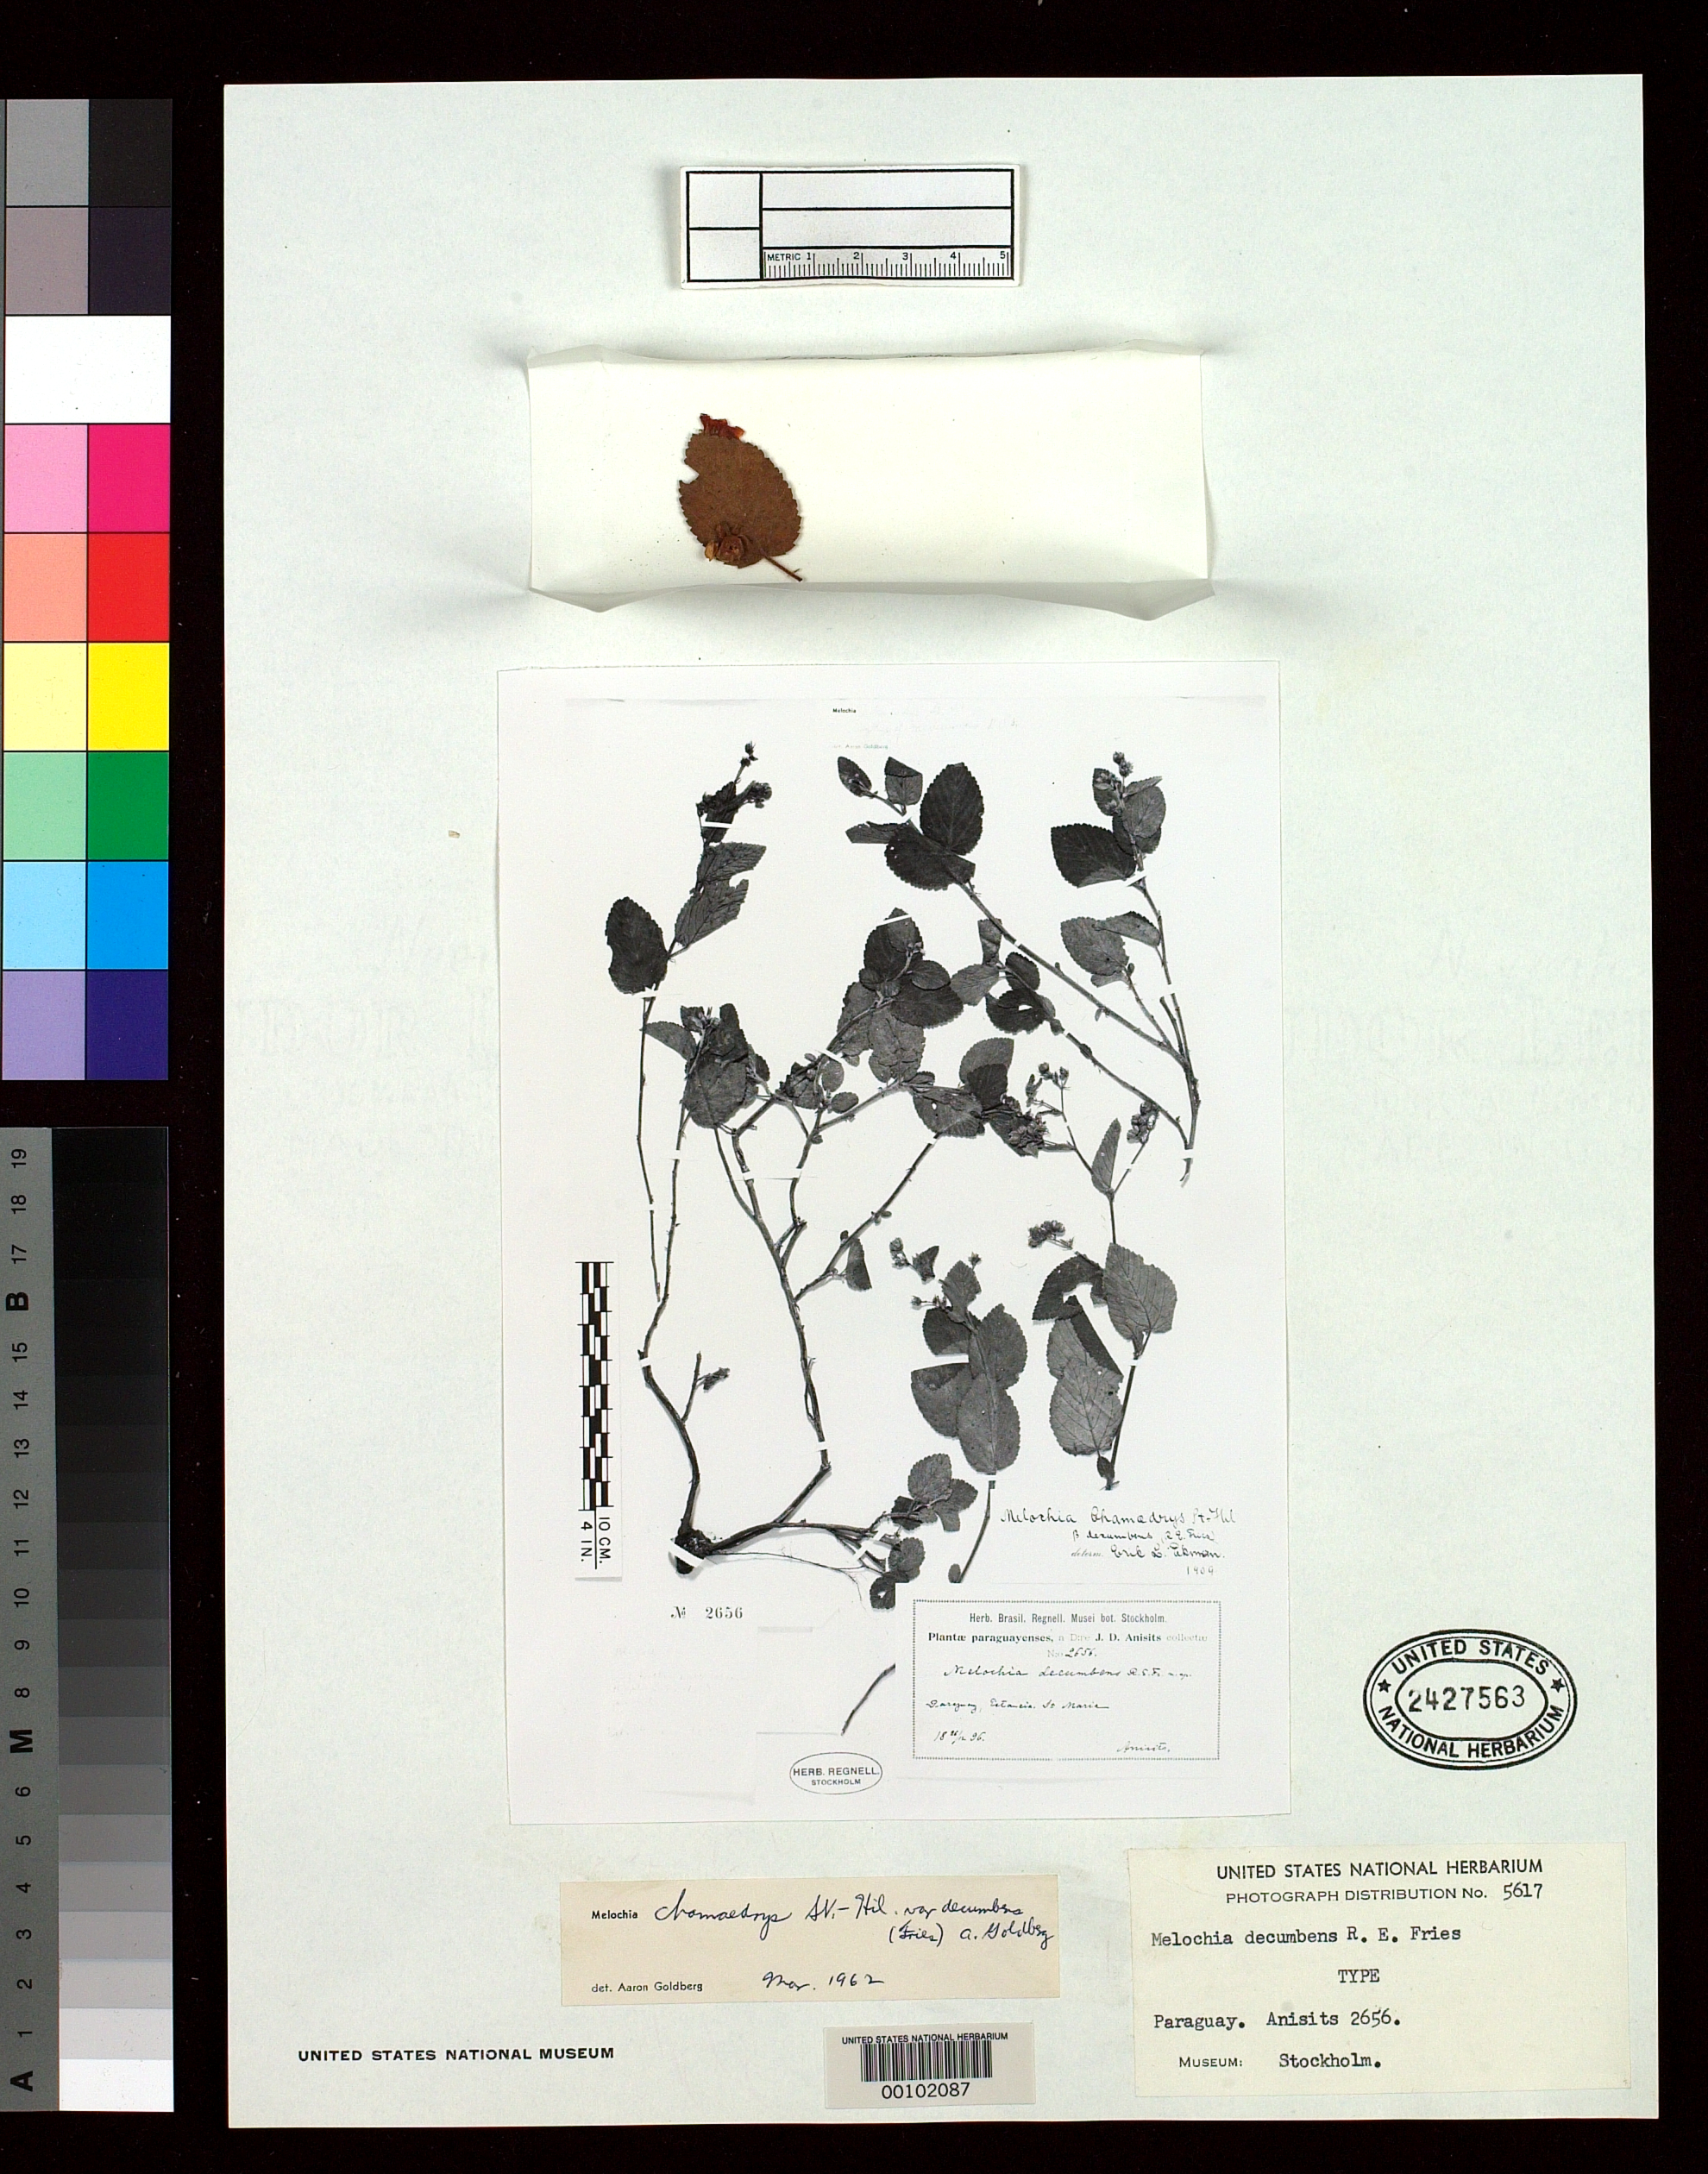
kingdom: Plantae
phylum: Tracheophyta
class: Magnoliopsida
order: Malvales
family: Malvaceae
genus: Melochia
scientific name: Melochia decumbens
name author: R.E. Fr.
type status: Type Fragment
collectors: J. D. Anisits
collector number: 2656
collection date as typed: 26 Dec 1896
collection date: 1896-12-26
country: Paraguay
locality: Santa Maria.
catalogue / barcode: US 2427563